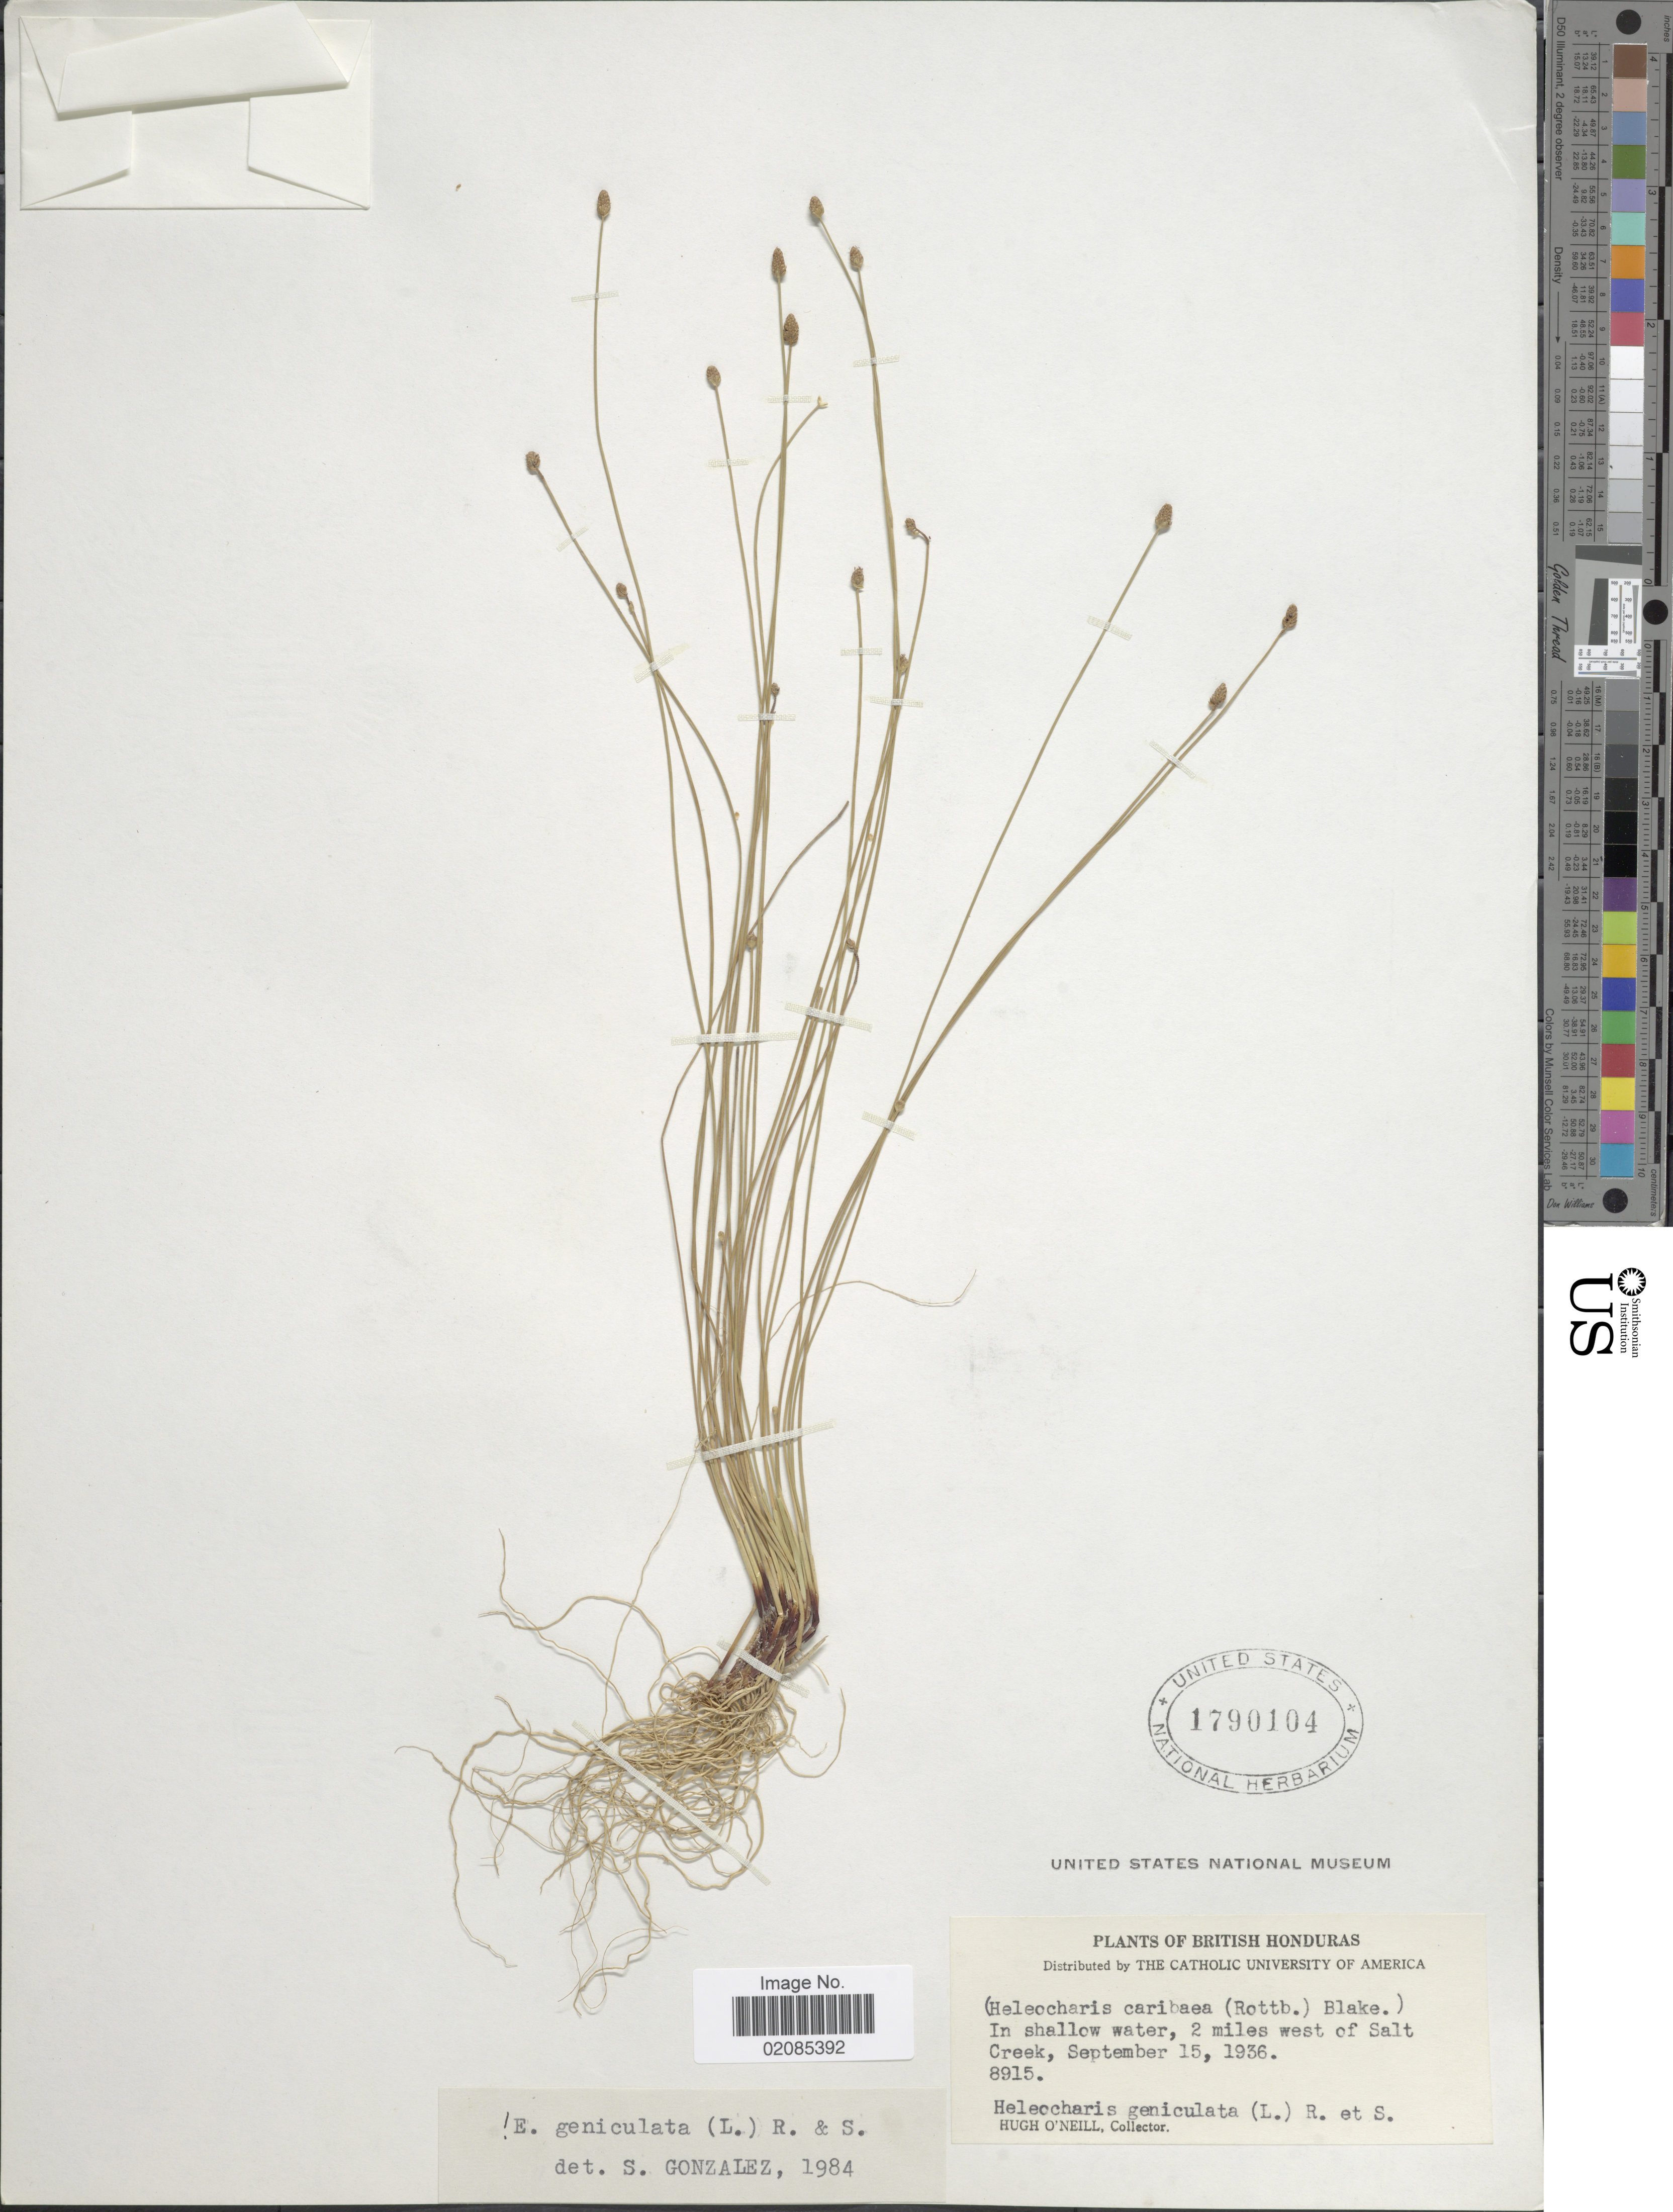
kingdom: Plantae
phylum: Tracheophyta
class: Liliopsida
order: Poales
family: Cyperaceae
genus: Eleocharis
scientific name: Eleocharis geniculata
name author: (L.) Roem. & Schult.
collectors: H. O'Neill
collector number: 8915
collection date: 1936-09-15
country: Belize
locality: British Honduras, in shallow water, 2 miles west of Salt Creek.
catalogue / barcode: US 1790104